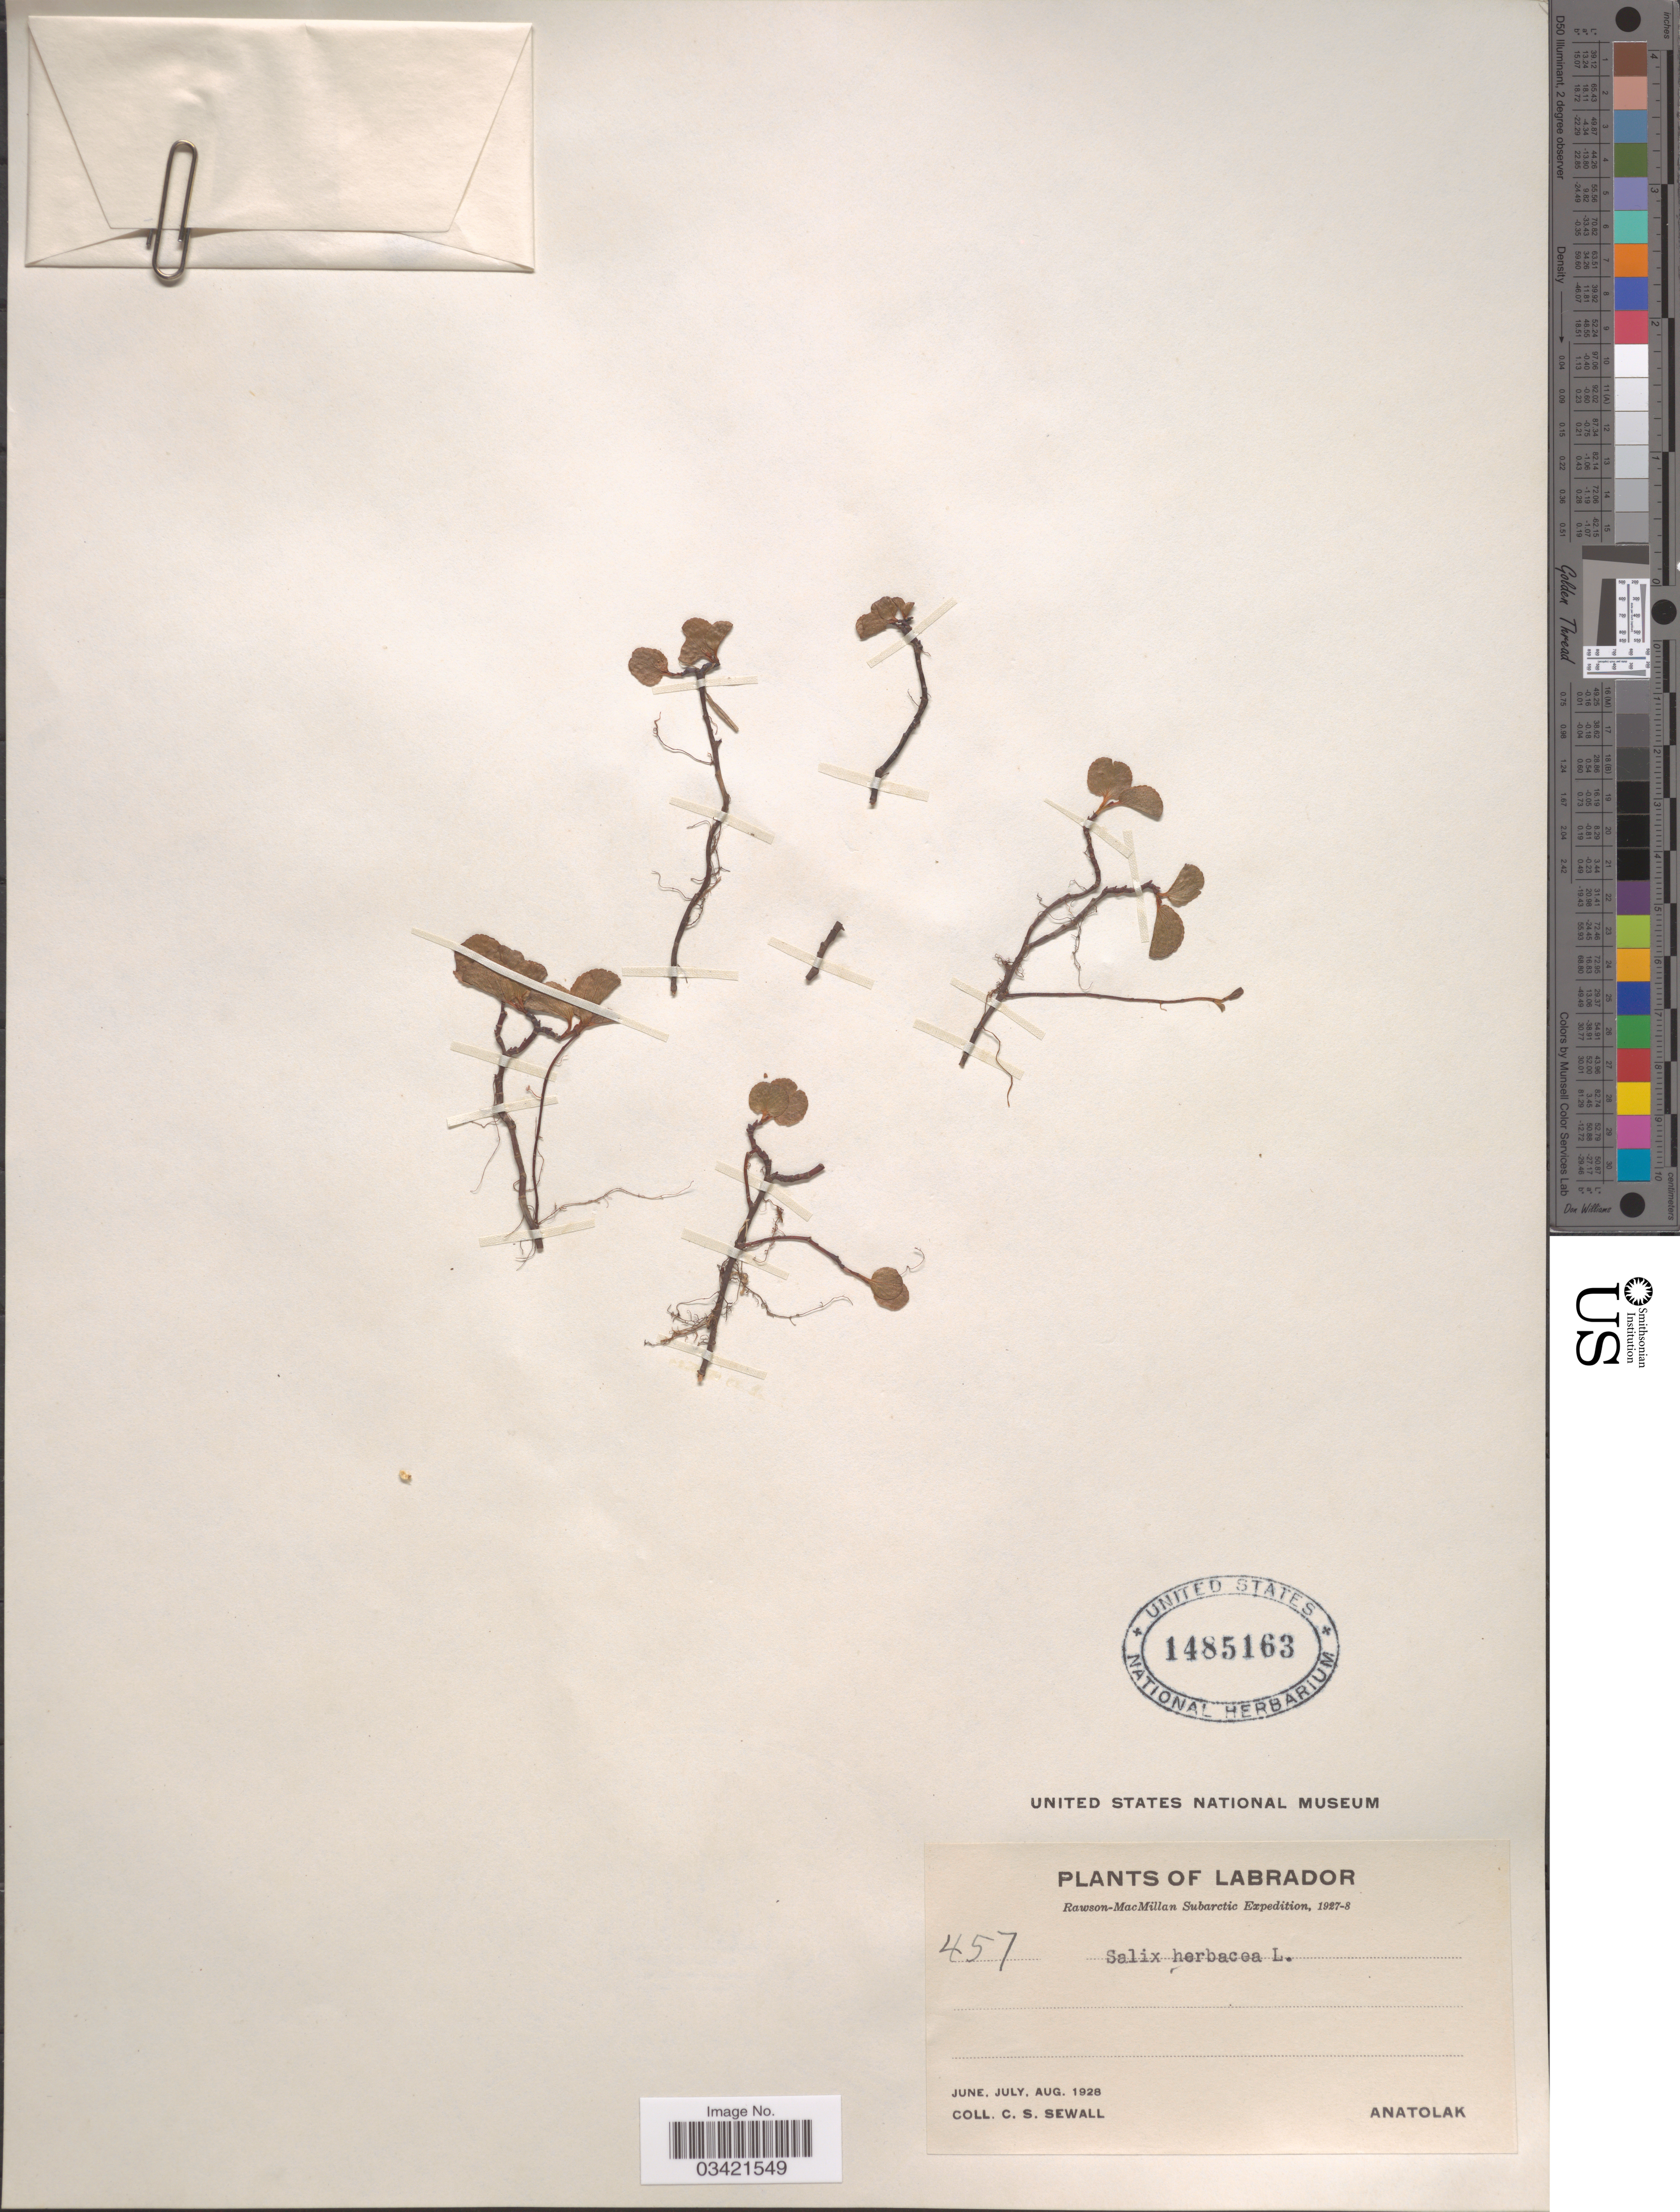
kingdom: Plantae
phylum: Tracheophyta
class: Magnoliopsida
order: Malpighiales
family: Salicaceae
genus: Salix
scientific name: Salix herbacea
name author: L.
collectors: C. Sewall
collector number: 457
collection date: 1928-06/1928-08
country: Canada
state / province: Newfoundland and Labrador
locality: Labrador. Anatolak.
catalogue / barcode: US 1485163